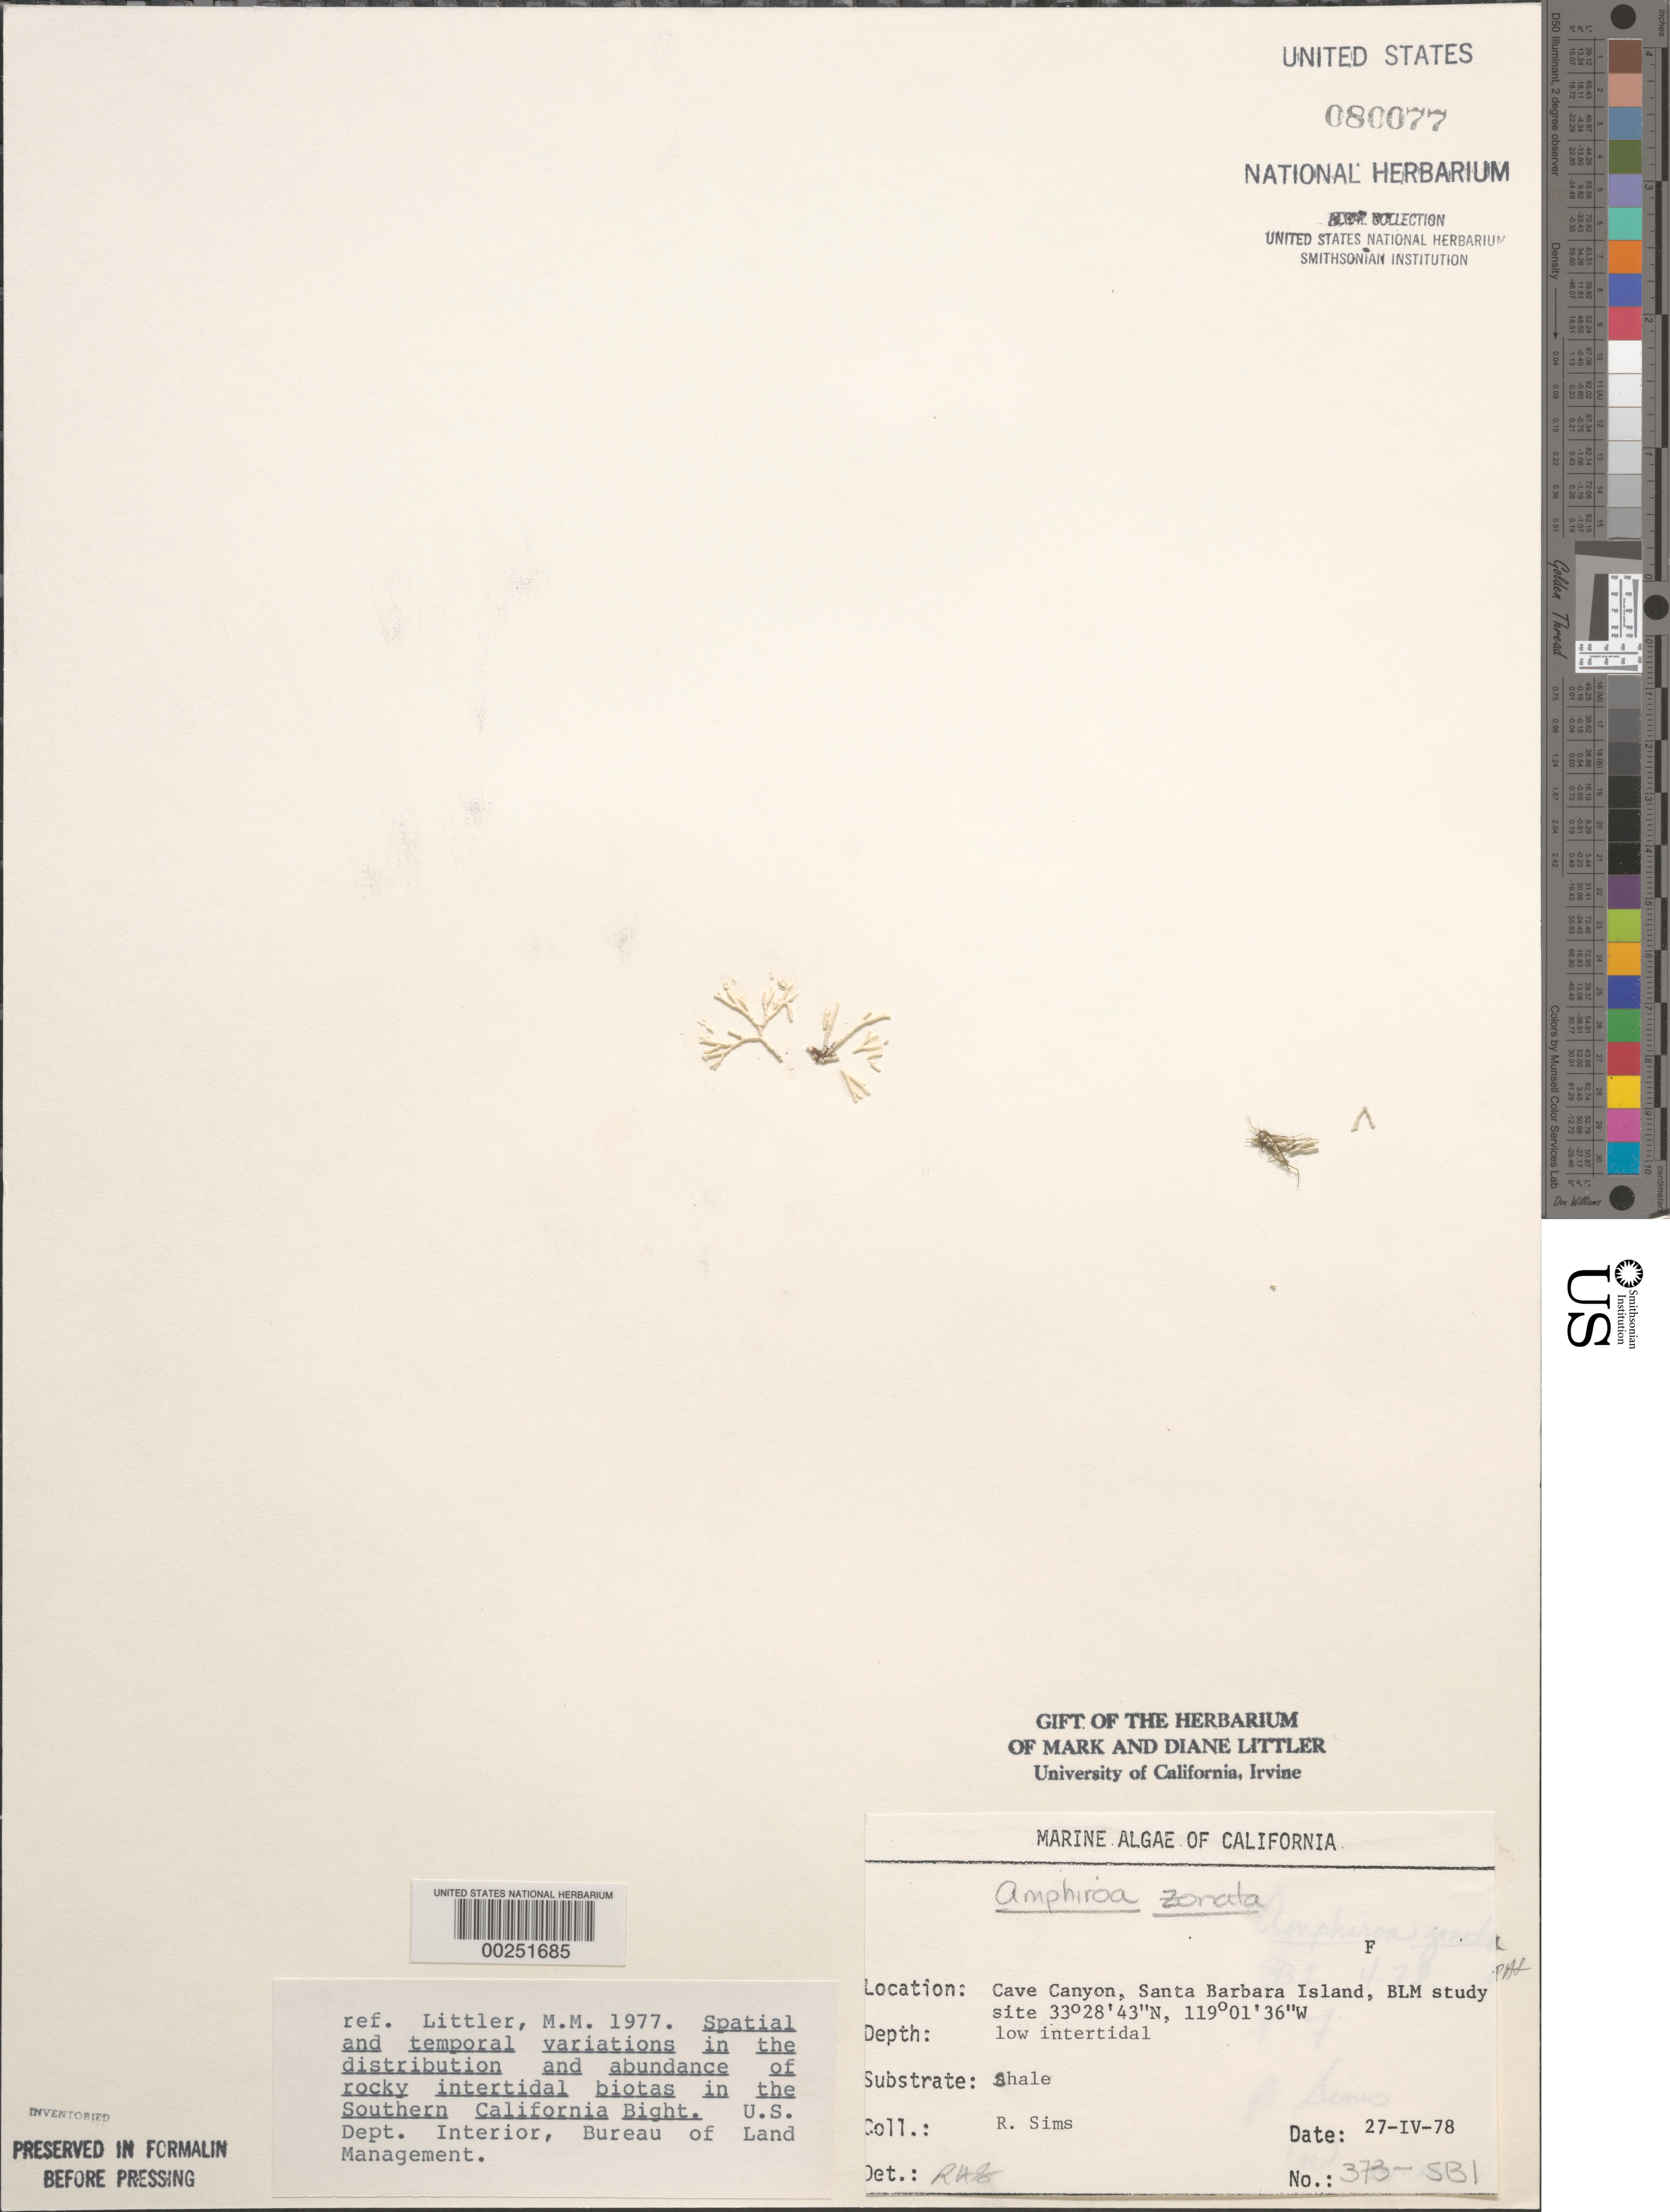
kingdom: Plantae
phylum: Rhodophyta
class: Florideophyceae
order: Corallinales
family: Lithophyllaceae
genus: Amphiroa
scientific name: Amphiroa beauvoisii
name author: J.V.Lamouroux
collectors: R. H. Sims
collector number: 373-SBI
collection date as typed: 27 Apr 1978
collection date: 1978-04-27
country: United States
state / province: California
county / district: Santa Barbara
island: Santa Barbara Island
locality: Cave Canyon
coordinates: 33 28' 43" N, 119 01' 36" W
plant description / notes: BLM-SOCALBIGHT Rocky Intertidal Survey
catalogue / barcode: US 80077